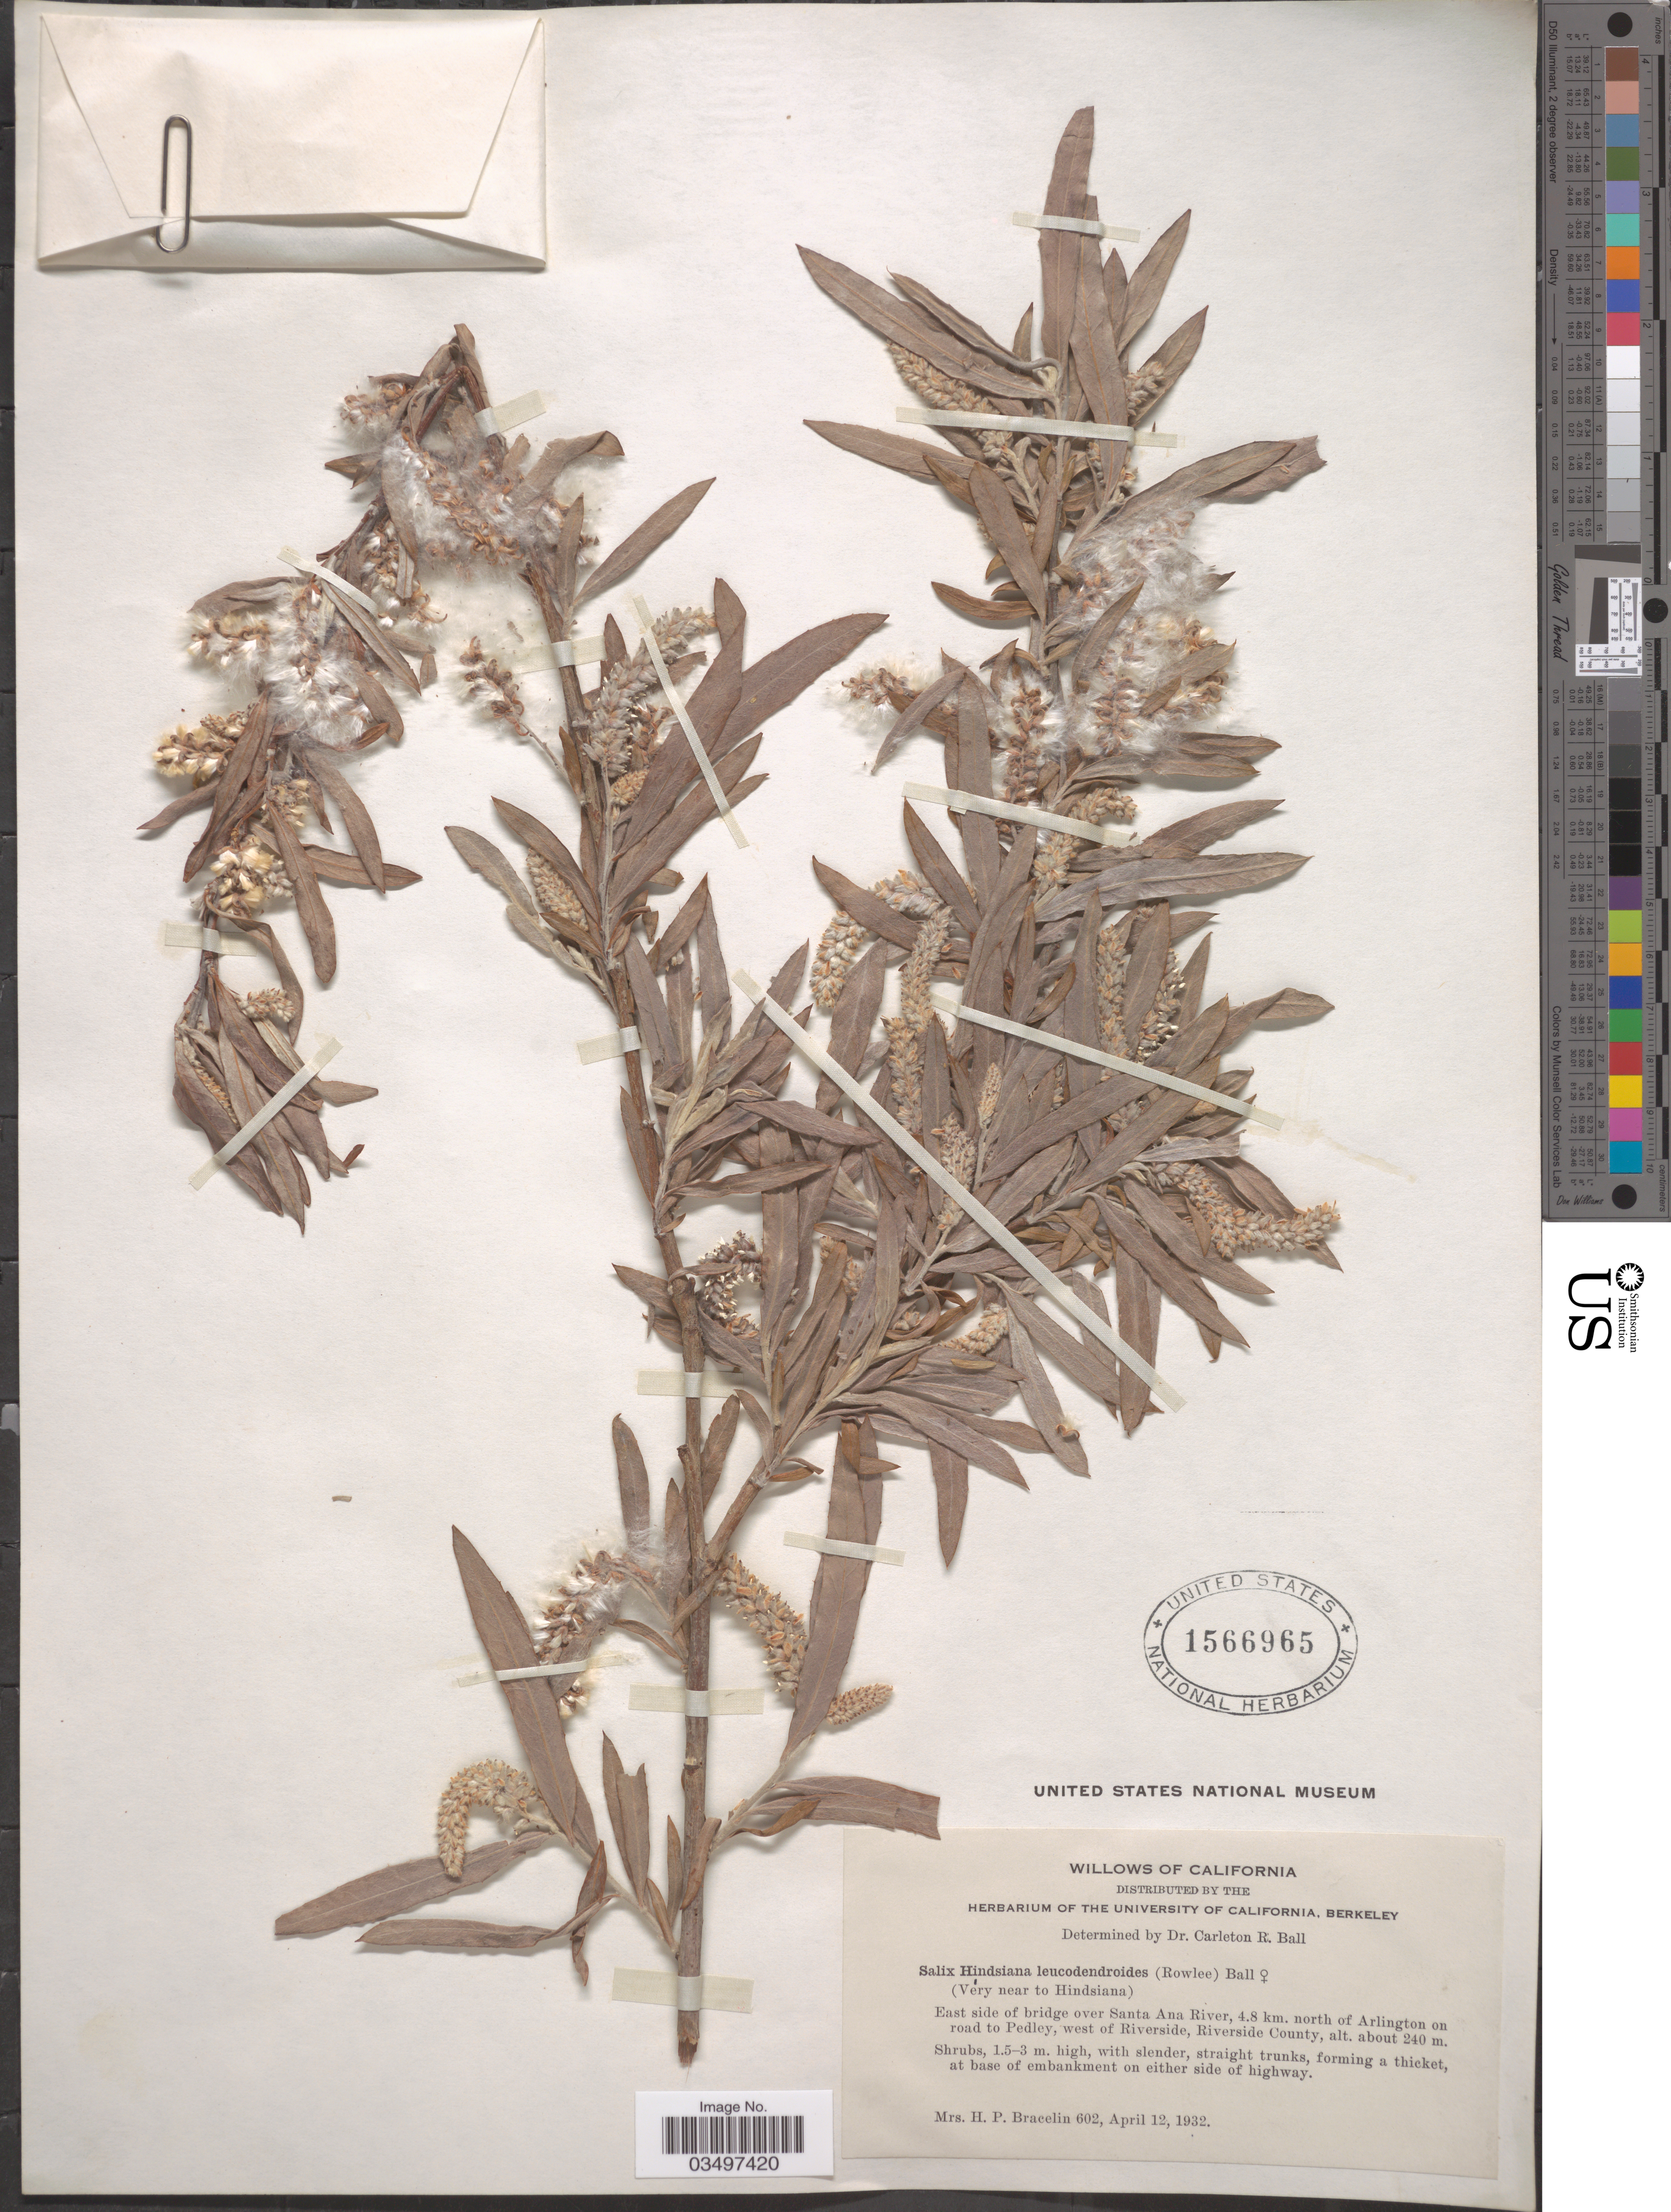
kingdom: Plantae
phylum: Tracheophyta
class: Magnoliopsida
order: Malpighiales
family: Salicaceae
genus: Salix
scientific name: Salix hindsiana var. leucodendroides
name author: (Rowlee) C.R. Ball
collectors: H. Bracelin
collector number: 602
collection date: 1932-04-12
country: United States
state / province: California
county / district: Riverside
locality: East side of bridge over Santa Ana River, 4.8 km. north of Arlington on road to Pedley, west of Riverside, Riverside County.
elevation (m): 240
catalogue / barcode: US 1566965